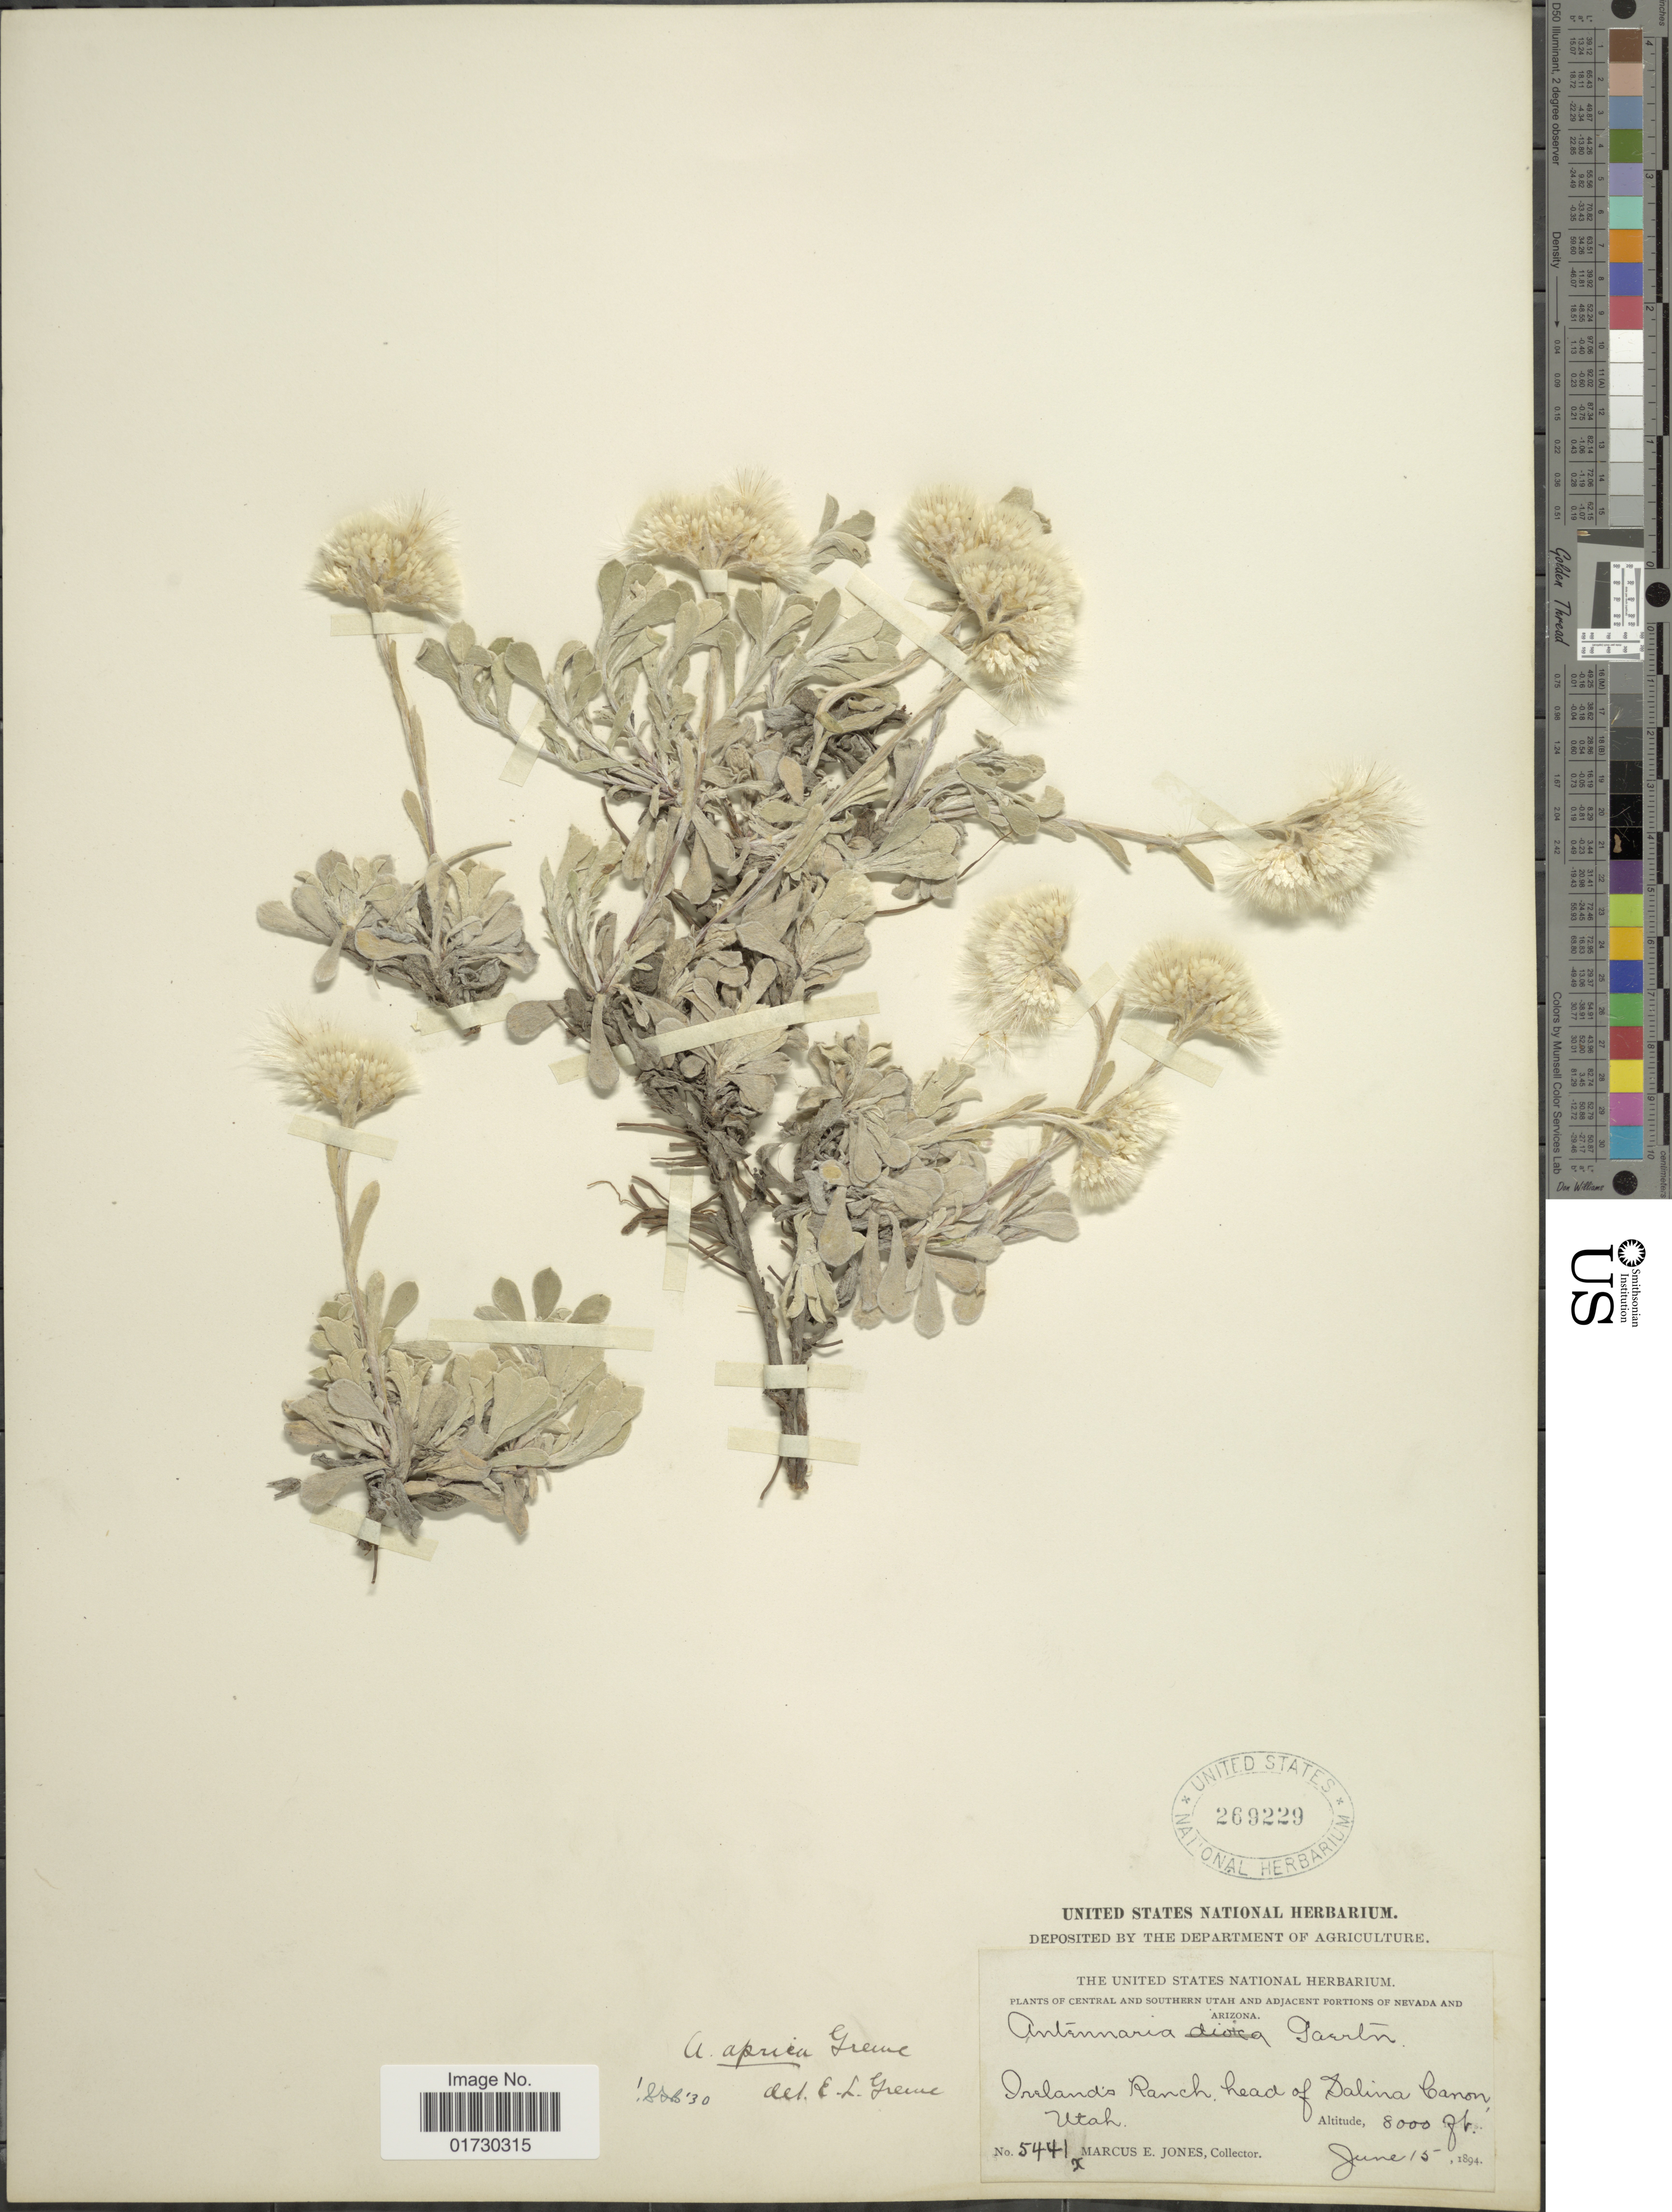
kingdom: Plantae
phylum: Tracheophyta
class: Magnoliopsida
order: Asterales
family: Asteraceae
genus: Antennaria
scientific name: Antennaria aprica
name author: Greene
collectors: M. E. Jones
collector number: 5441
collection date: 1894-06-15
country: United States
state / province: Utah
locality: Iraland's Ranch, head of Salina Canon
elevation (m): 2438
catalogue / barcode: US 269229